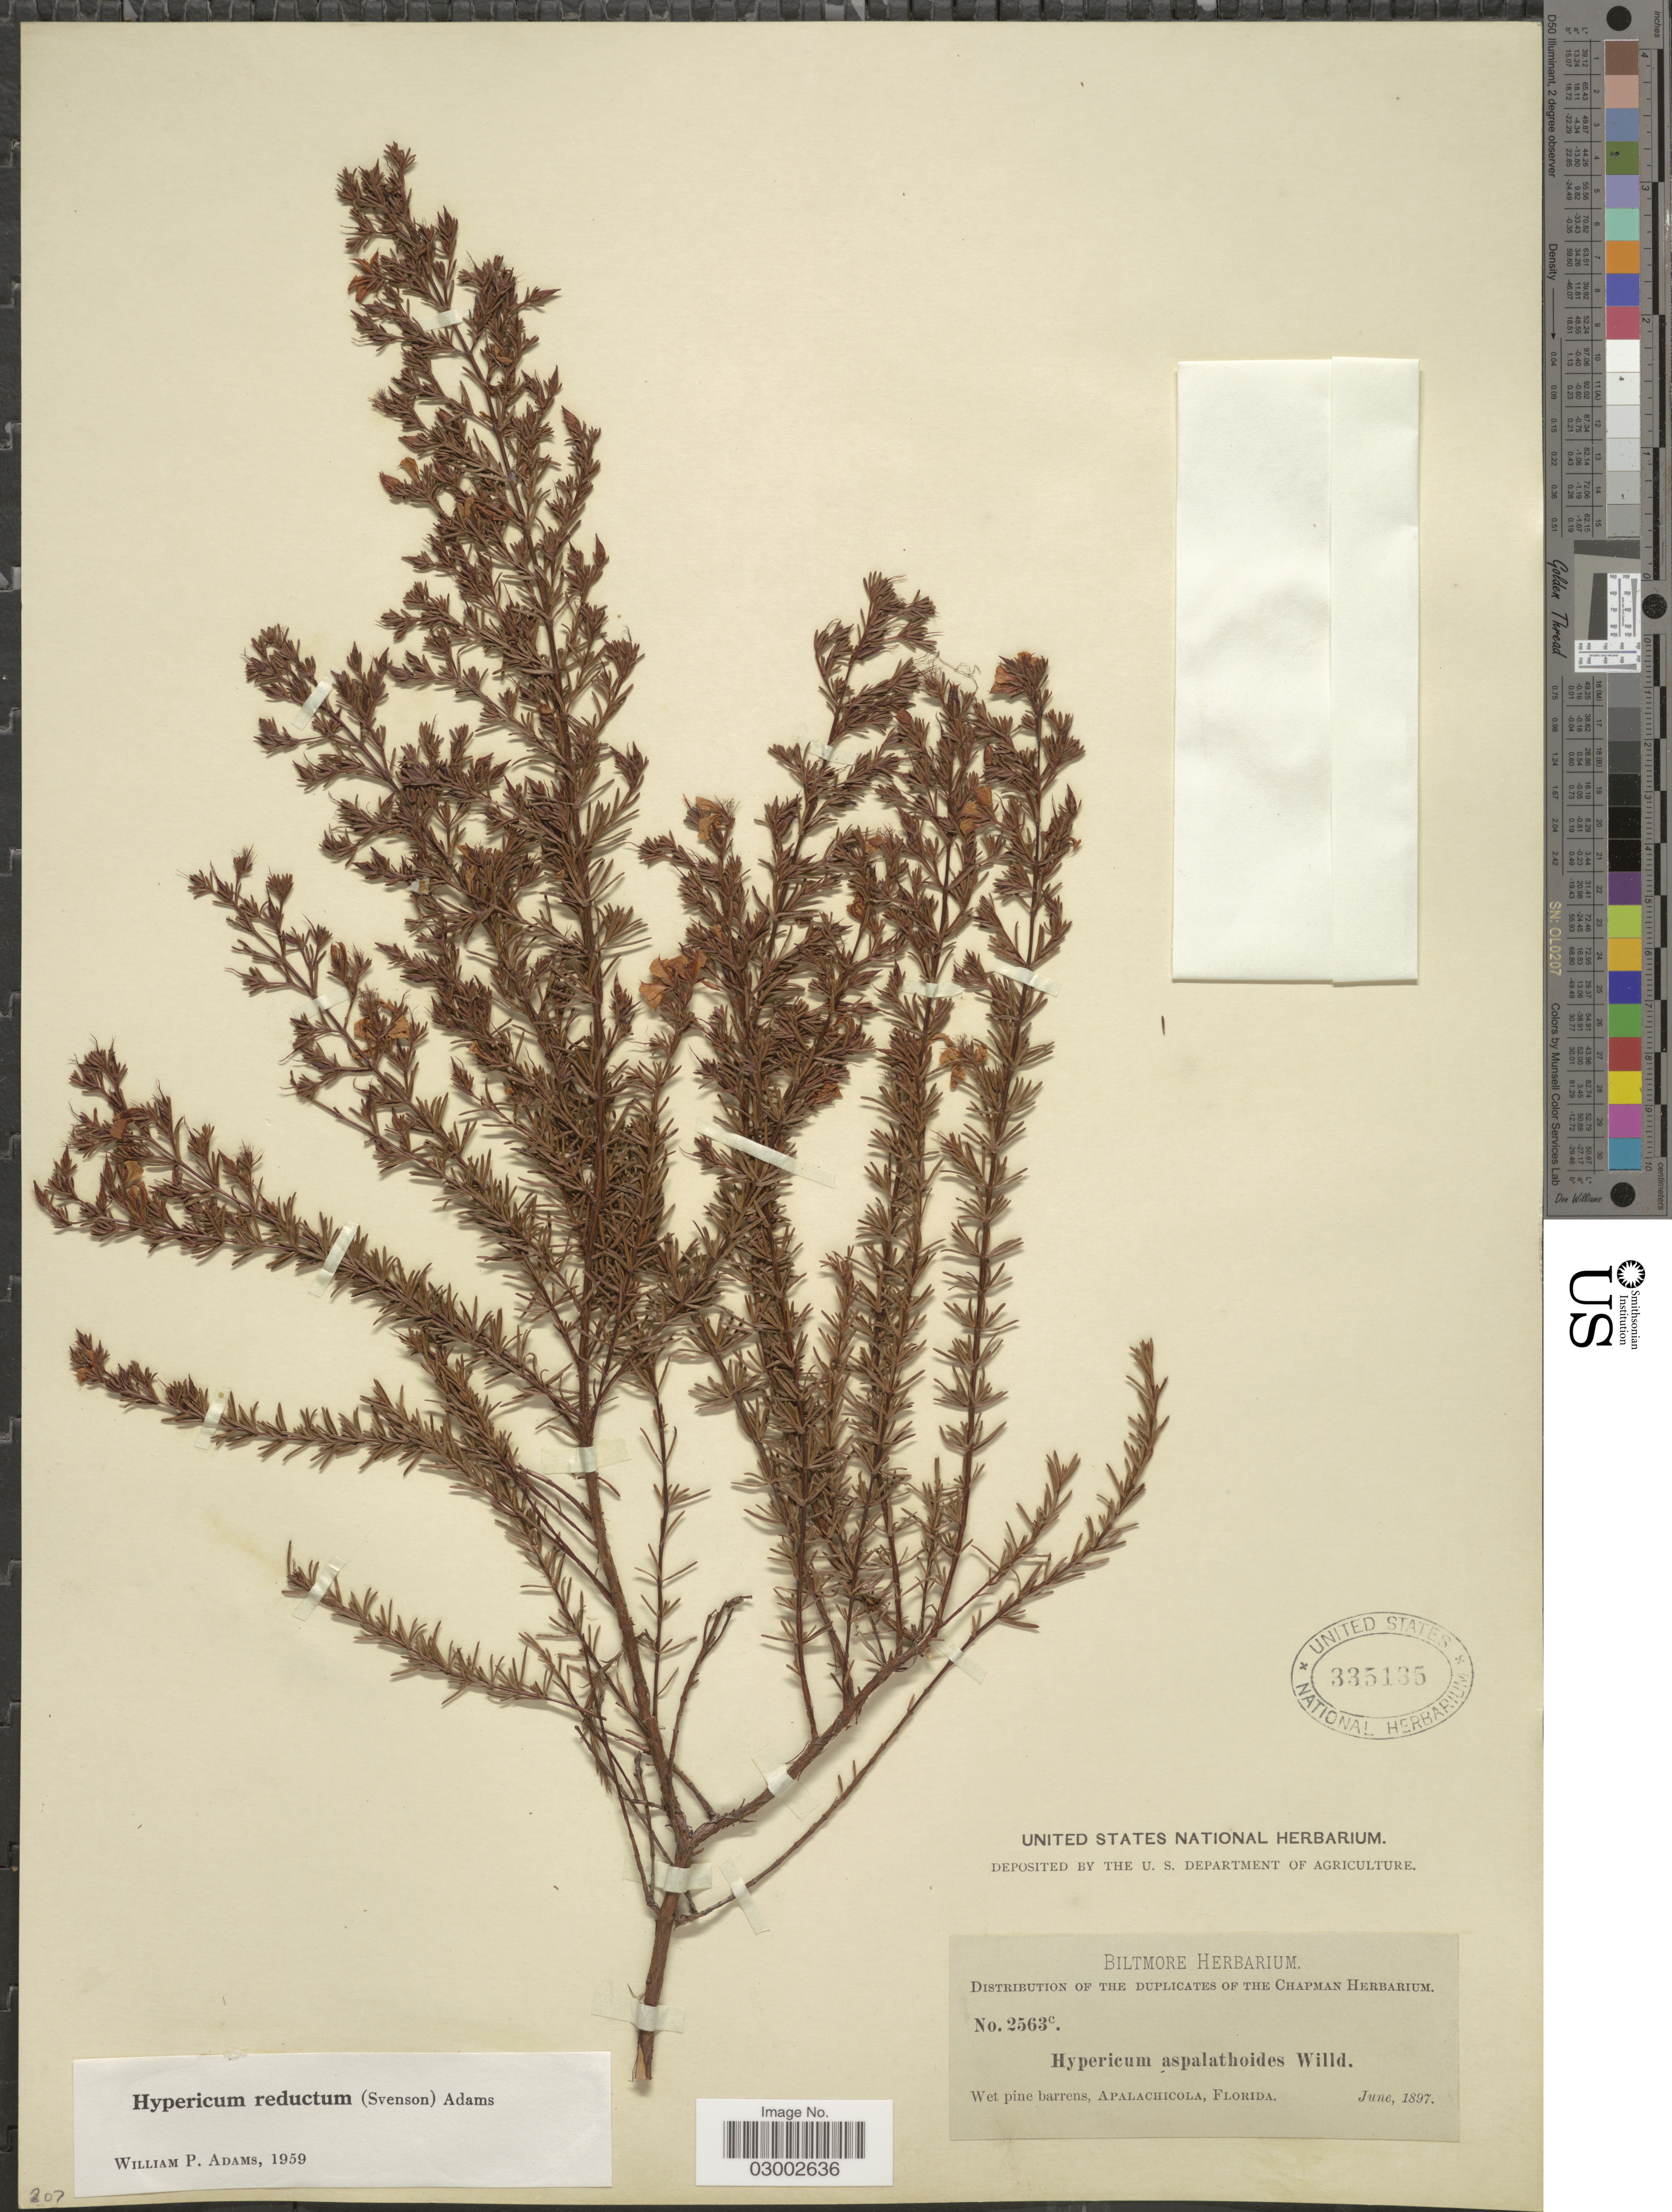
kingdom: Plantae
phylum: Tracheophyta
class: Magnoliopsida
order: Malpighiales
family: Hypericaceae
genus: Hypericum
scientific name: Hypericum brachyphyllum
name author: (Spach) Steud.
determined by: Strong, Mark T., (BOT), Smithsonian Institution - National Museum of Natural History (UNITED STATES)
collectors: ex herb. Biltmore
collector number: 2563c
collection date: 1897-06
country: United States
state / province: Florida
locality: Wet pine barrens, Apalachicola.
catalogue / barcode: US 335135